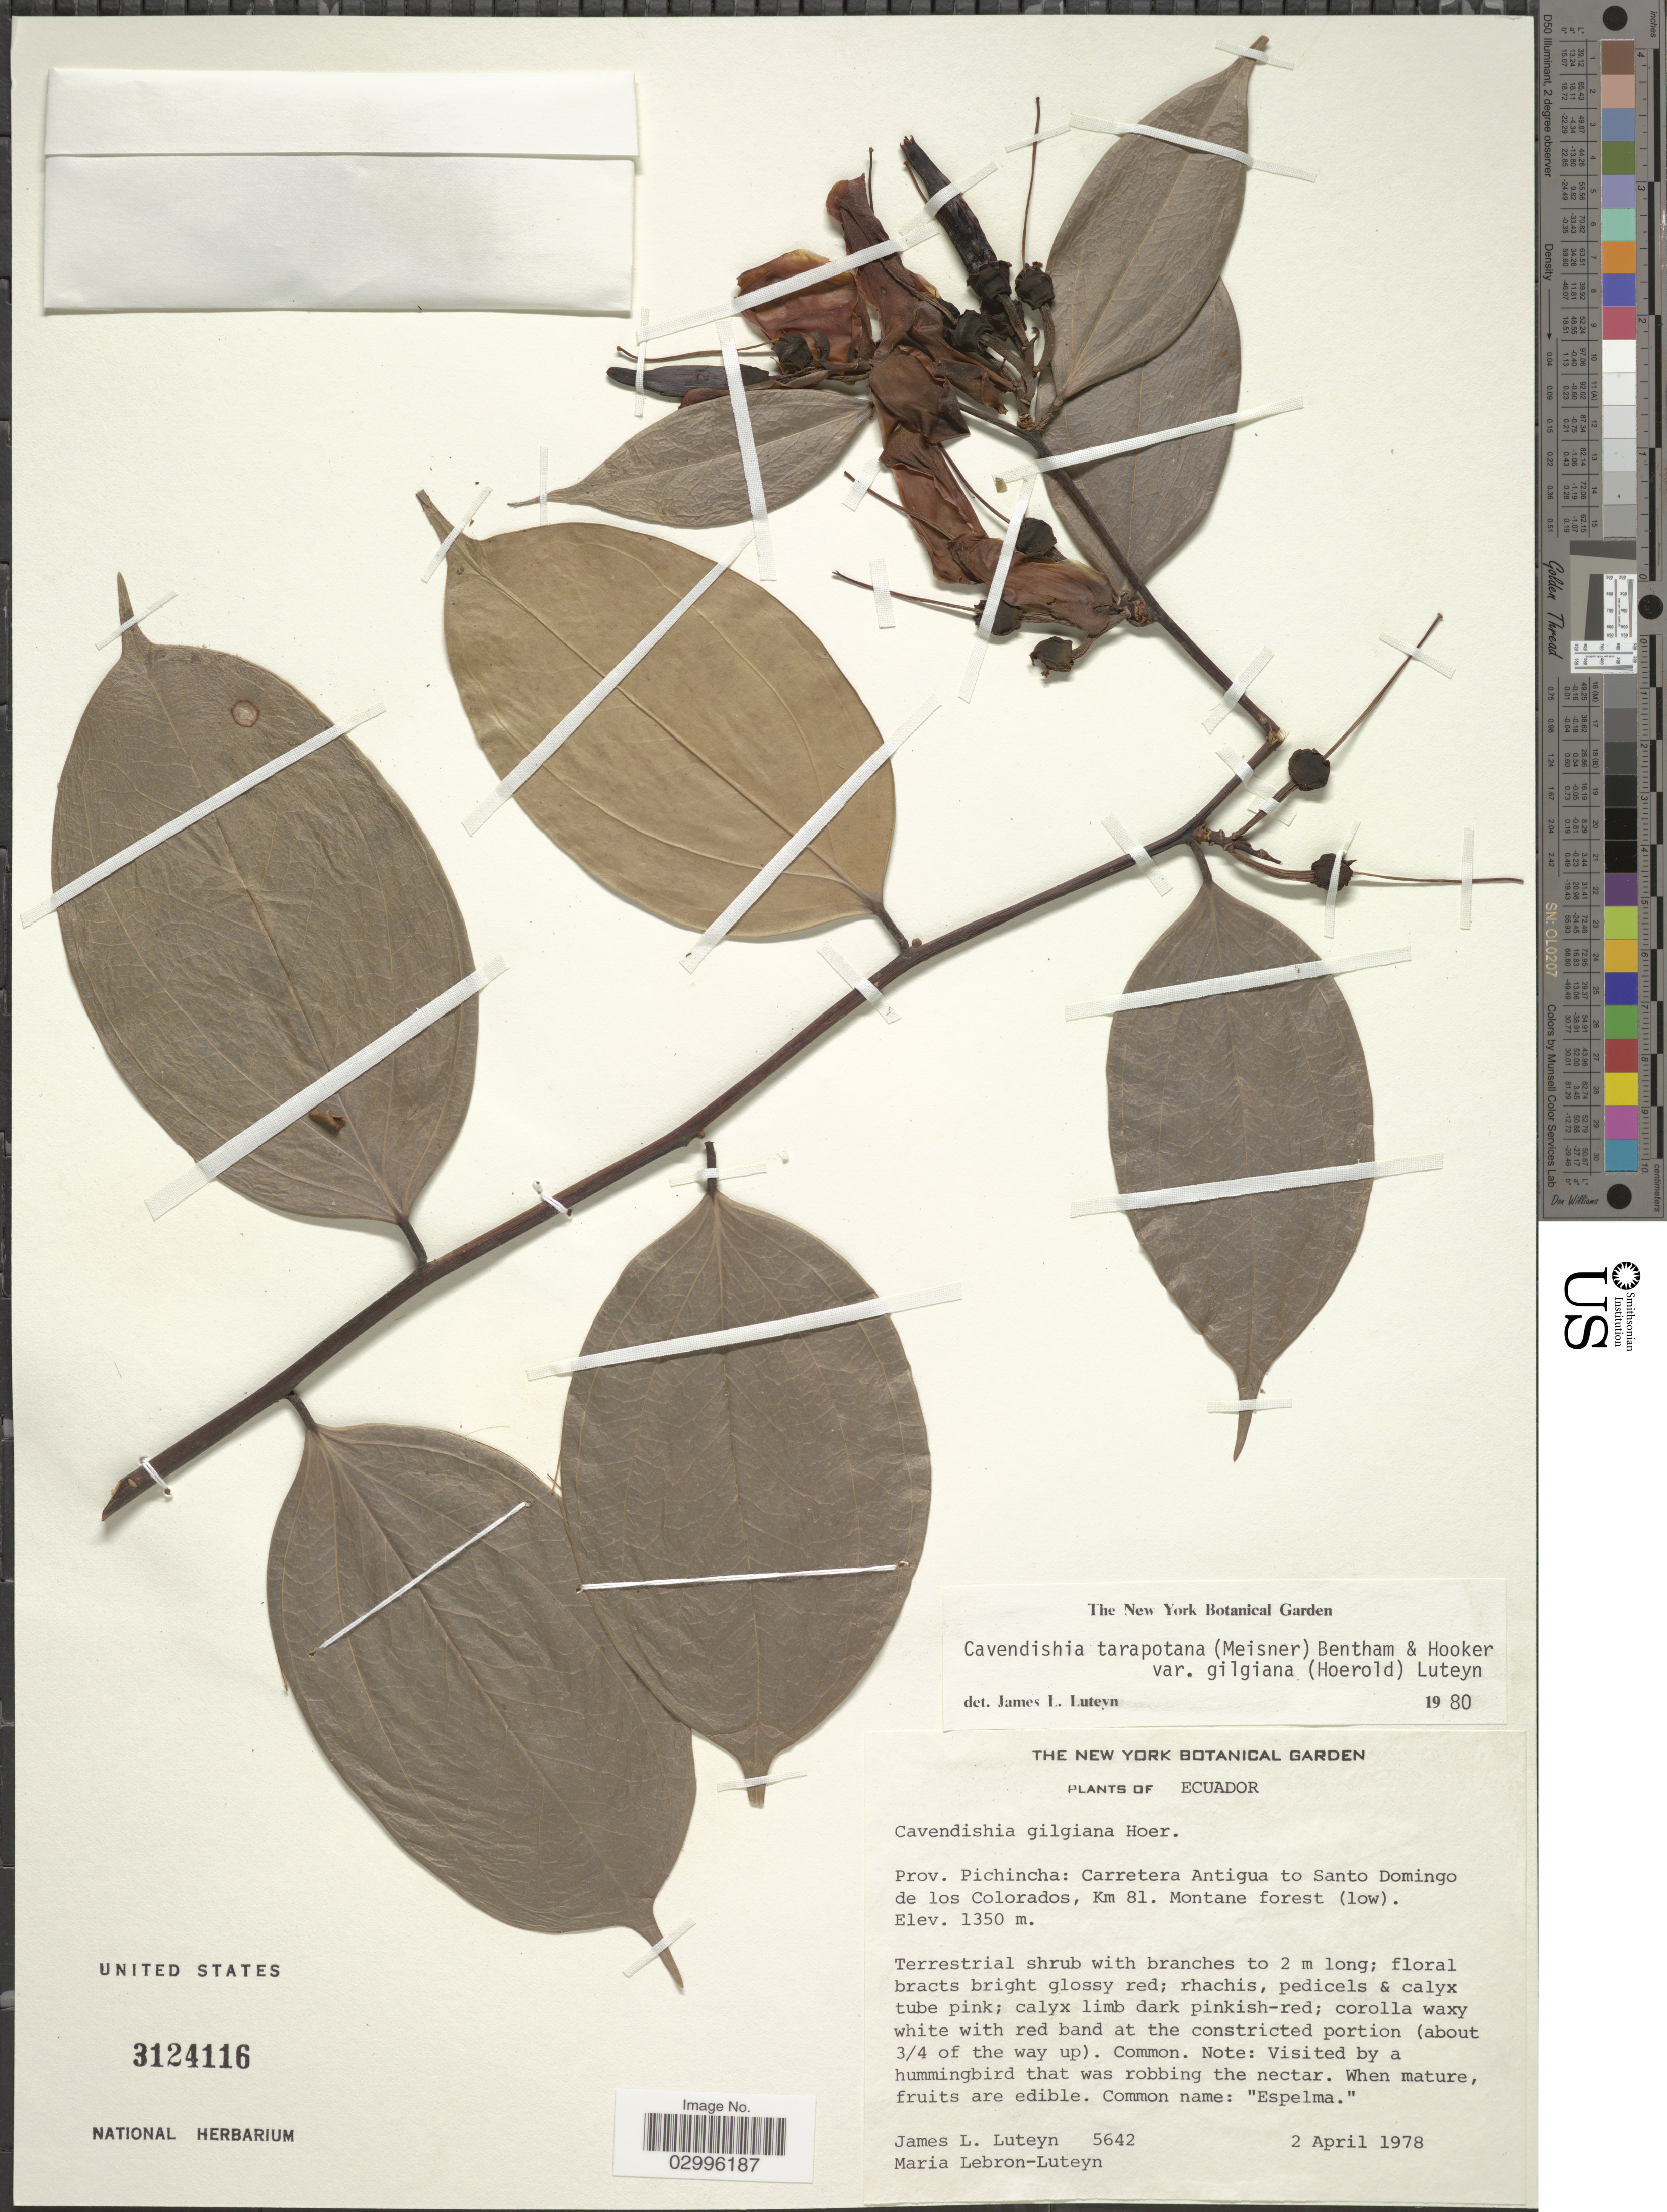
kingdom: Plantae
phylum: Tracheophyta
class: Magnoliopsida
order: Ericales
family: Ericaceae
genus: Cavendishia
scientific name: Cavendishia tarapotana var. gilgiana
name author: (Hoerold) Luteyn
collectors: J. L. Luteyn & M. L. Lebrón-Luteyn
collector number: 5642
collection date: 1978-04-02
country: Ecuador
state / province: Pichincha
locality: Carretera Antigua to Santo Domingo de los Colorados, Km 81. Montane forest (low).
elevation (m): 1350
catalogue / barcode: US 3124116